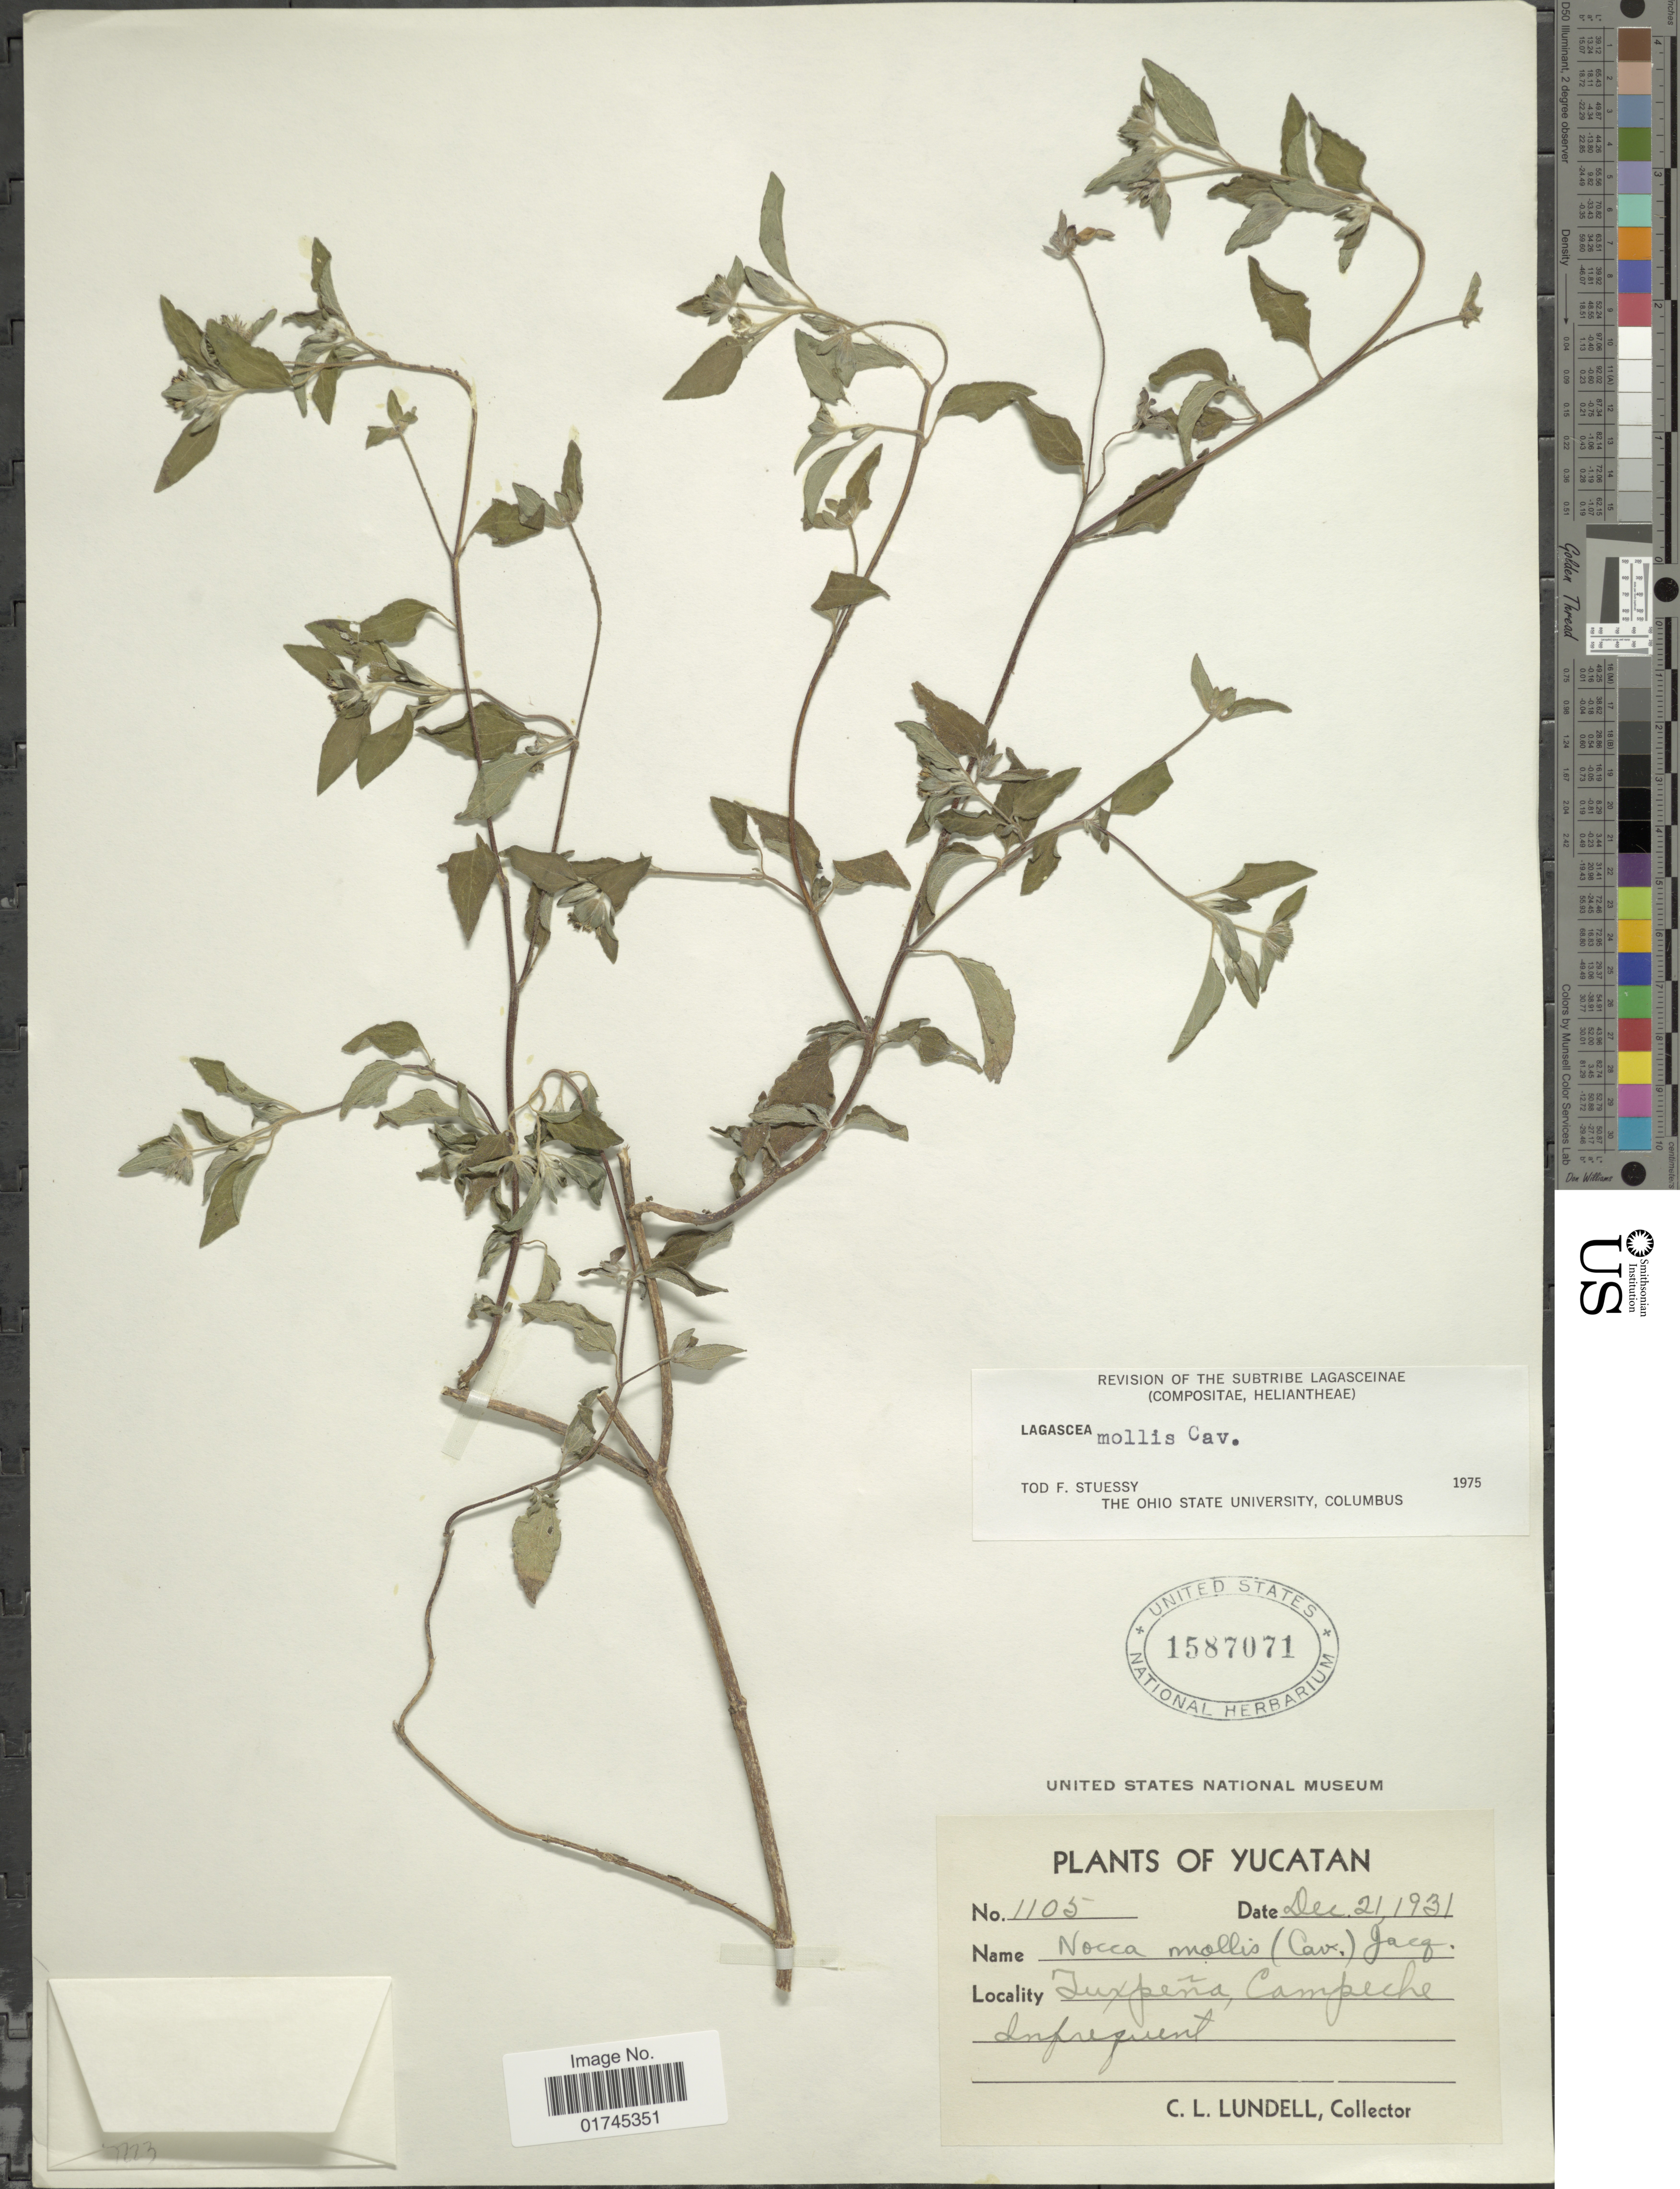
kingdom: Plantae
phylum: Tracheophyta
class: Magnoliopsida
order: Asterales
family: Asteraceae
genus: Lagascea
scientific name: Lagascea mollis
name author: Cav.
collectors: C. L. Lundell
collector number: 1105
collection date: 1931-12-21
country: Mexico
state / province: Yucatán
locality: Tuxpena, Campeche.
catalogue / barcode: US 1587071